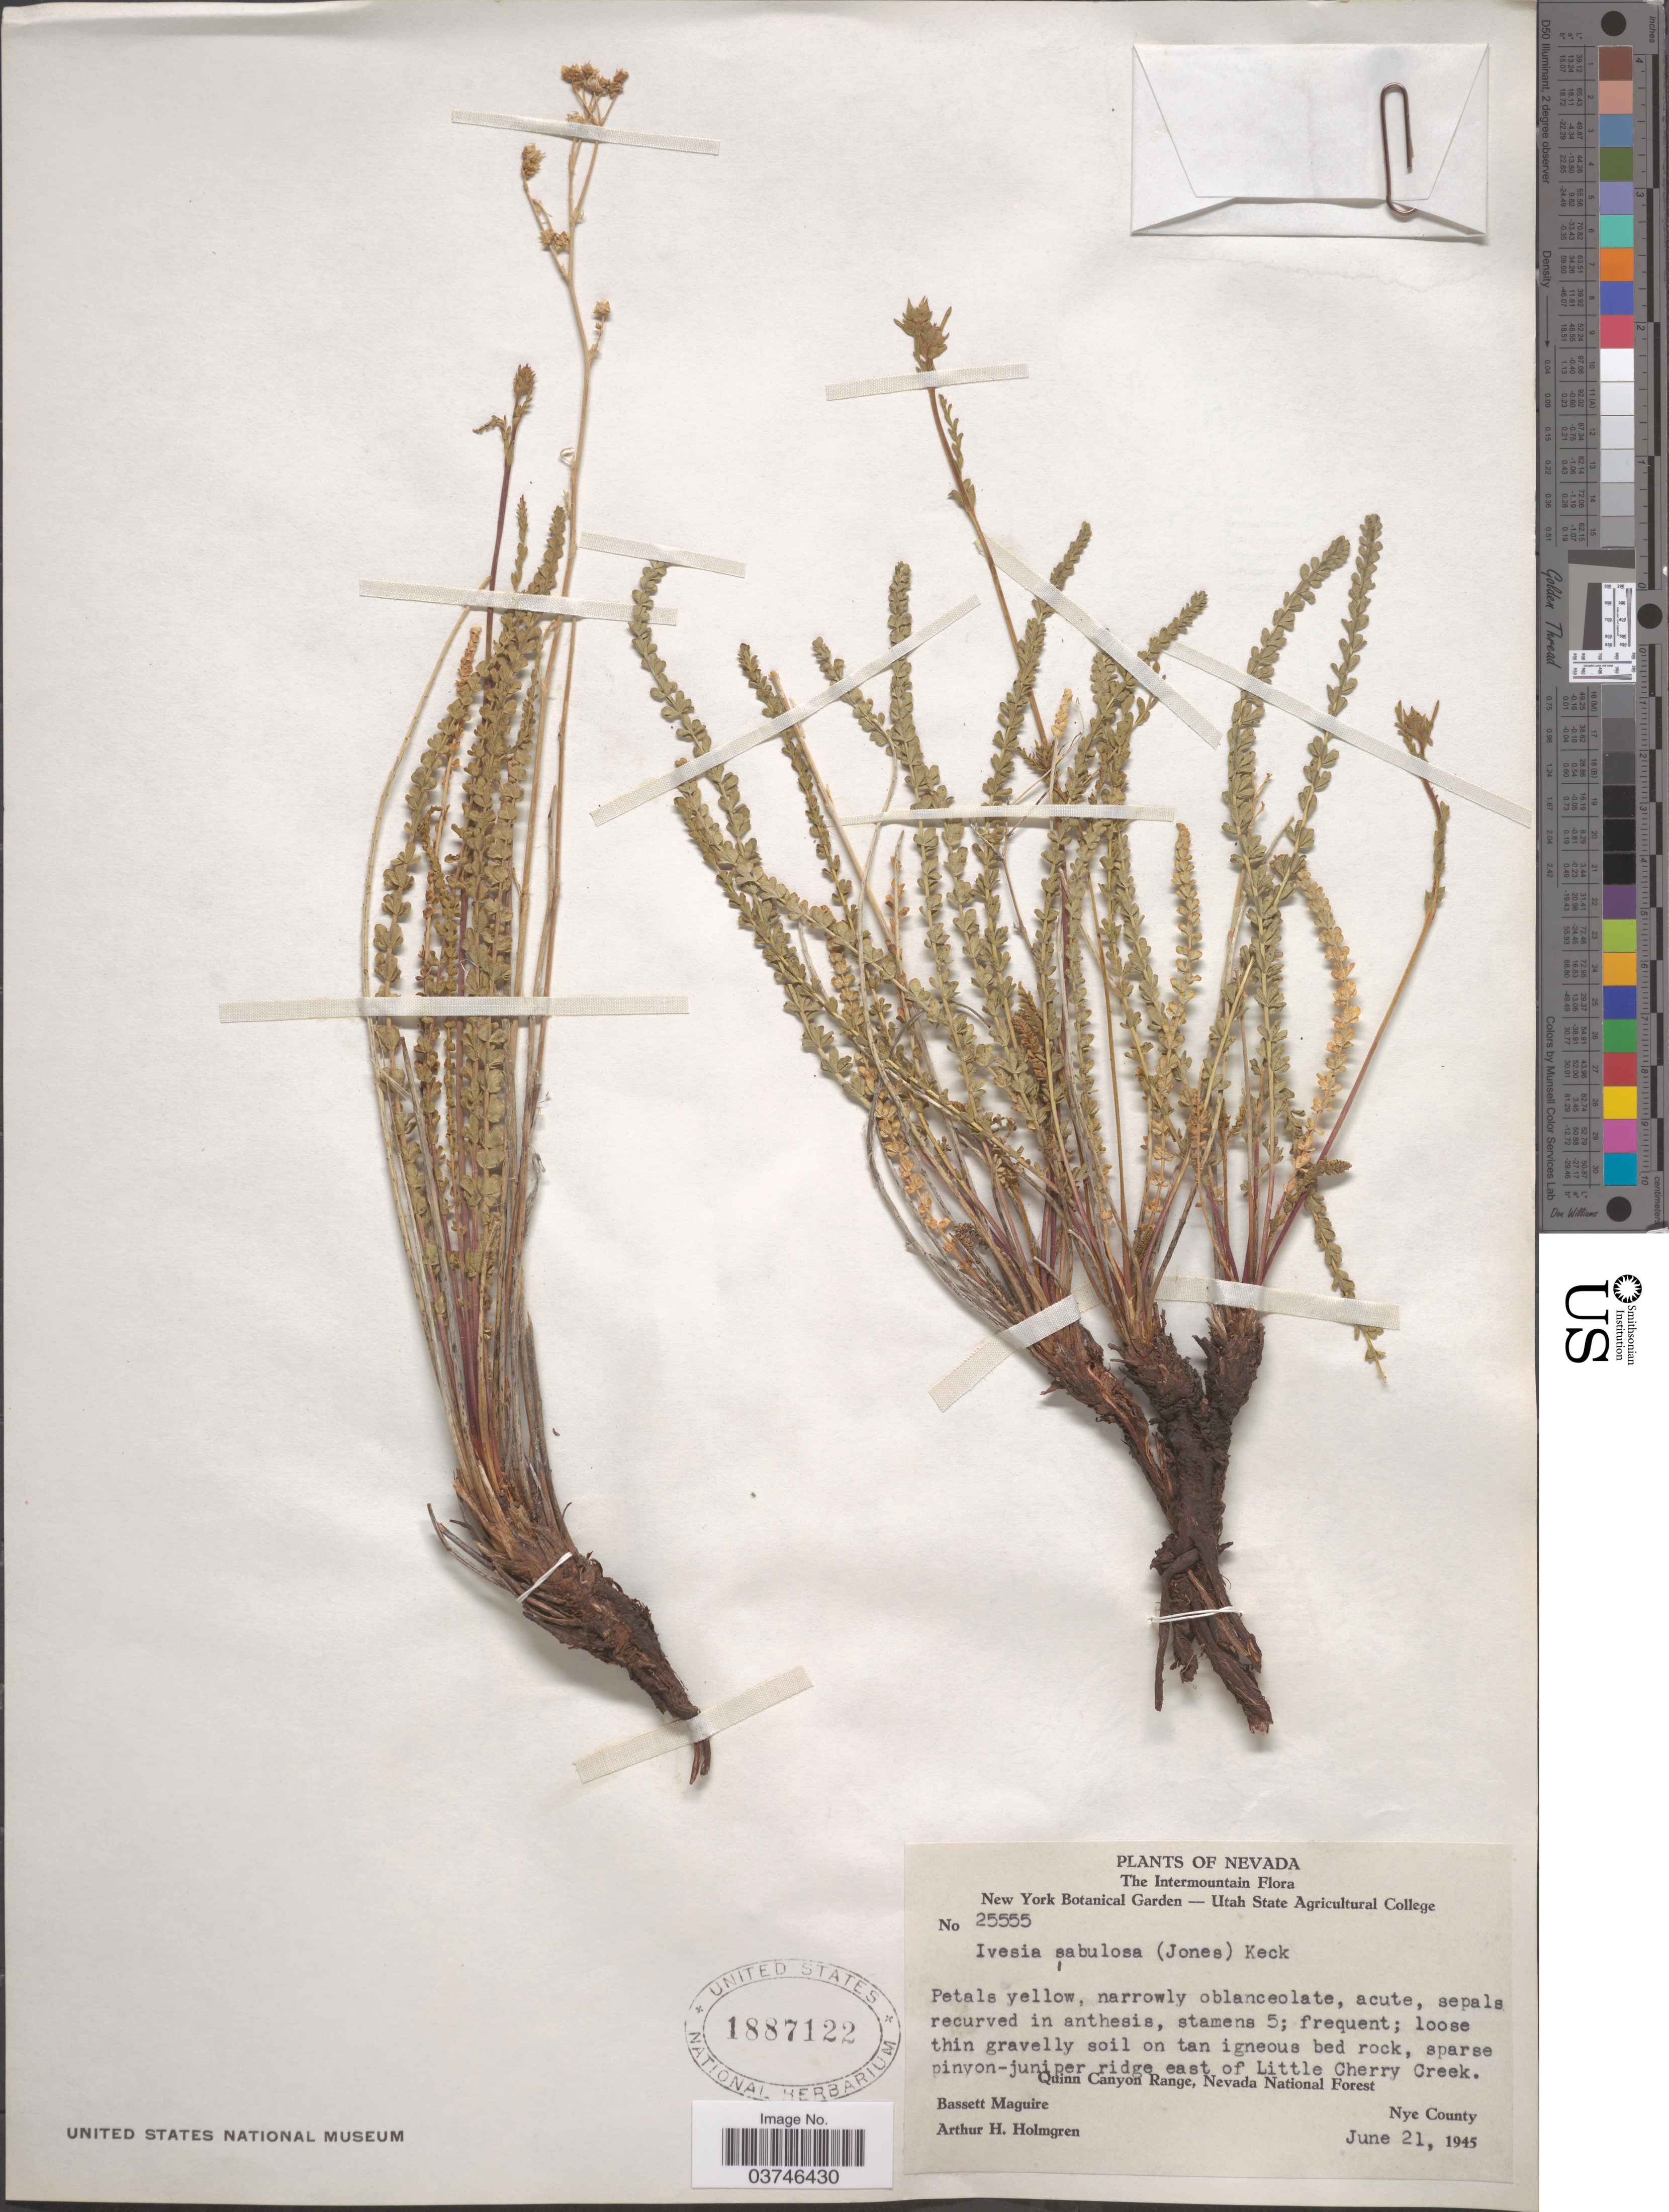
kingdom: Plantae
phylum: Tracheophyta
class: Magnoliopsida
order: Rosales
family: Rosaceae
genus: Potentilla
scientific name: Potentilla sabulosa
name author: M.E. Jones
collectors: B. Maguire & A. H. Holmgren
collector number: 25555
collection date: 1945-06-21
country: United States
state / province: Nevada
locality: The Intermountain. East of Little Cherry Creek. Quinn Canyon Range, Nevada National Forest. Nye County.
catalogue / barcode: US 1887122